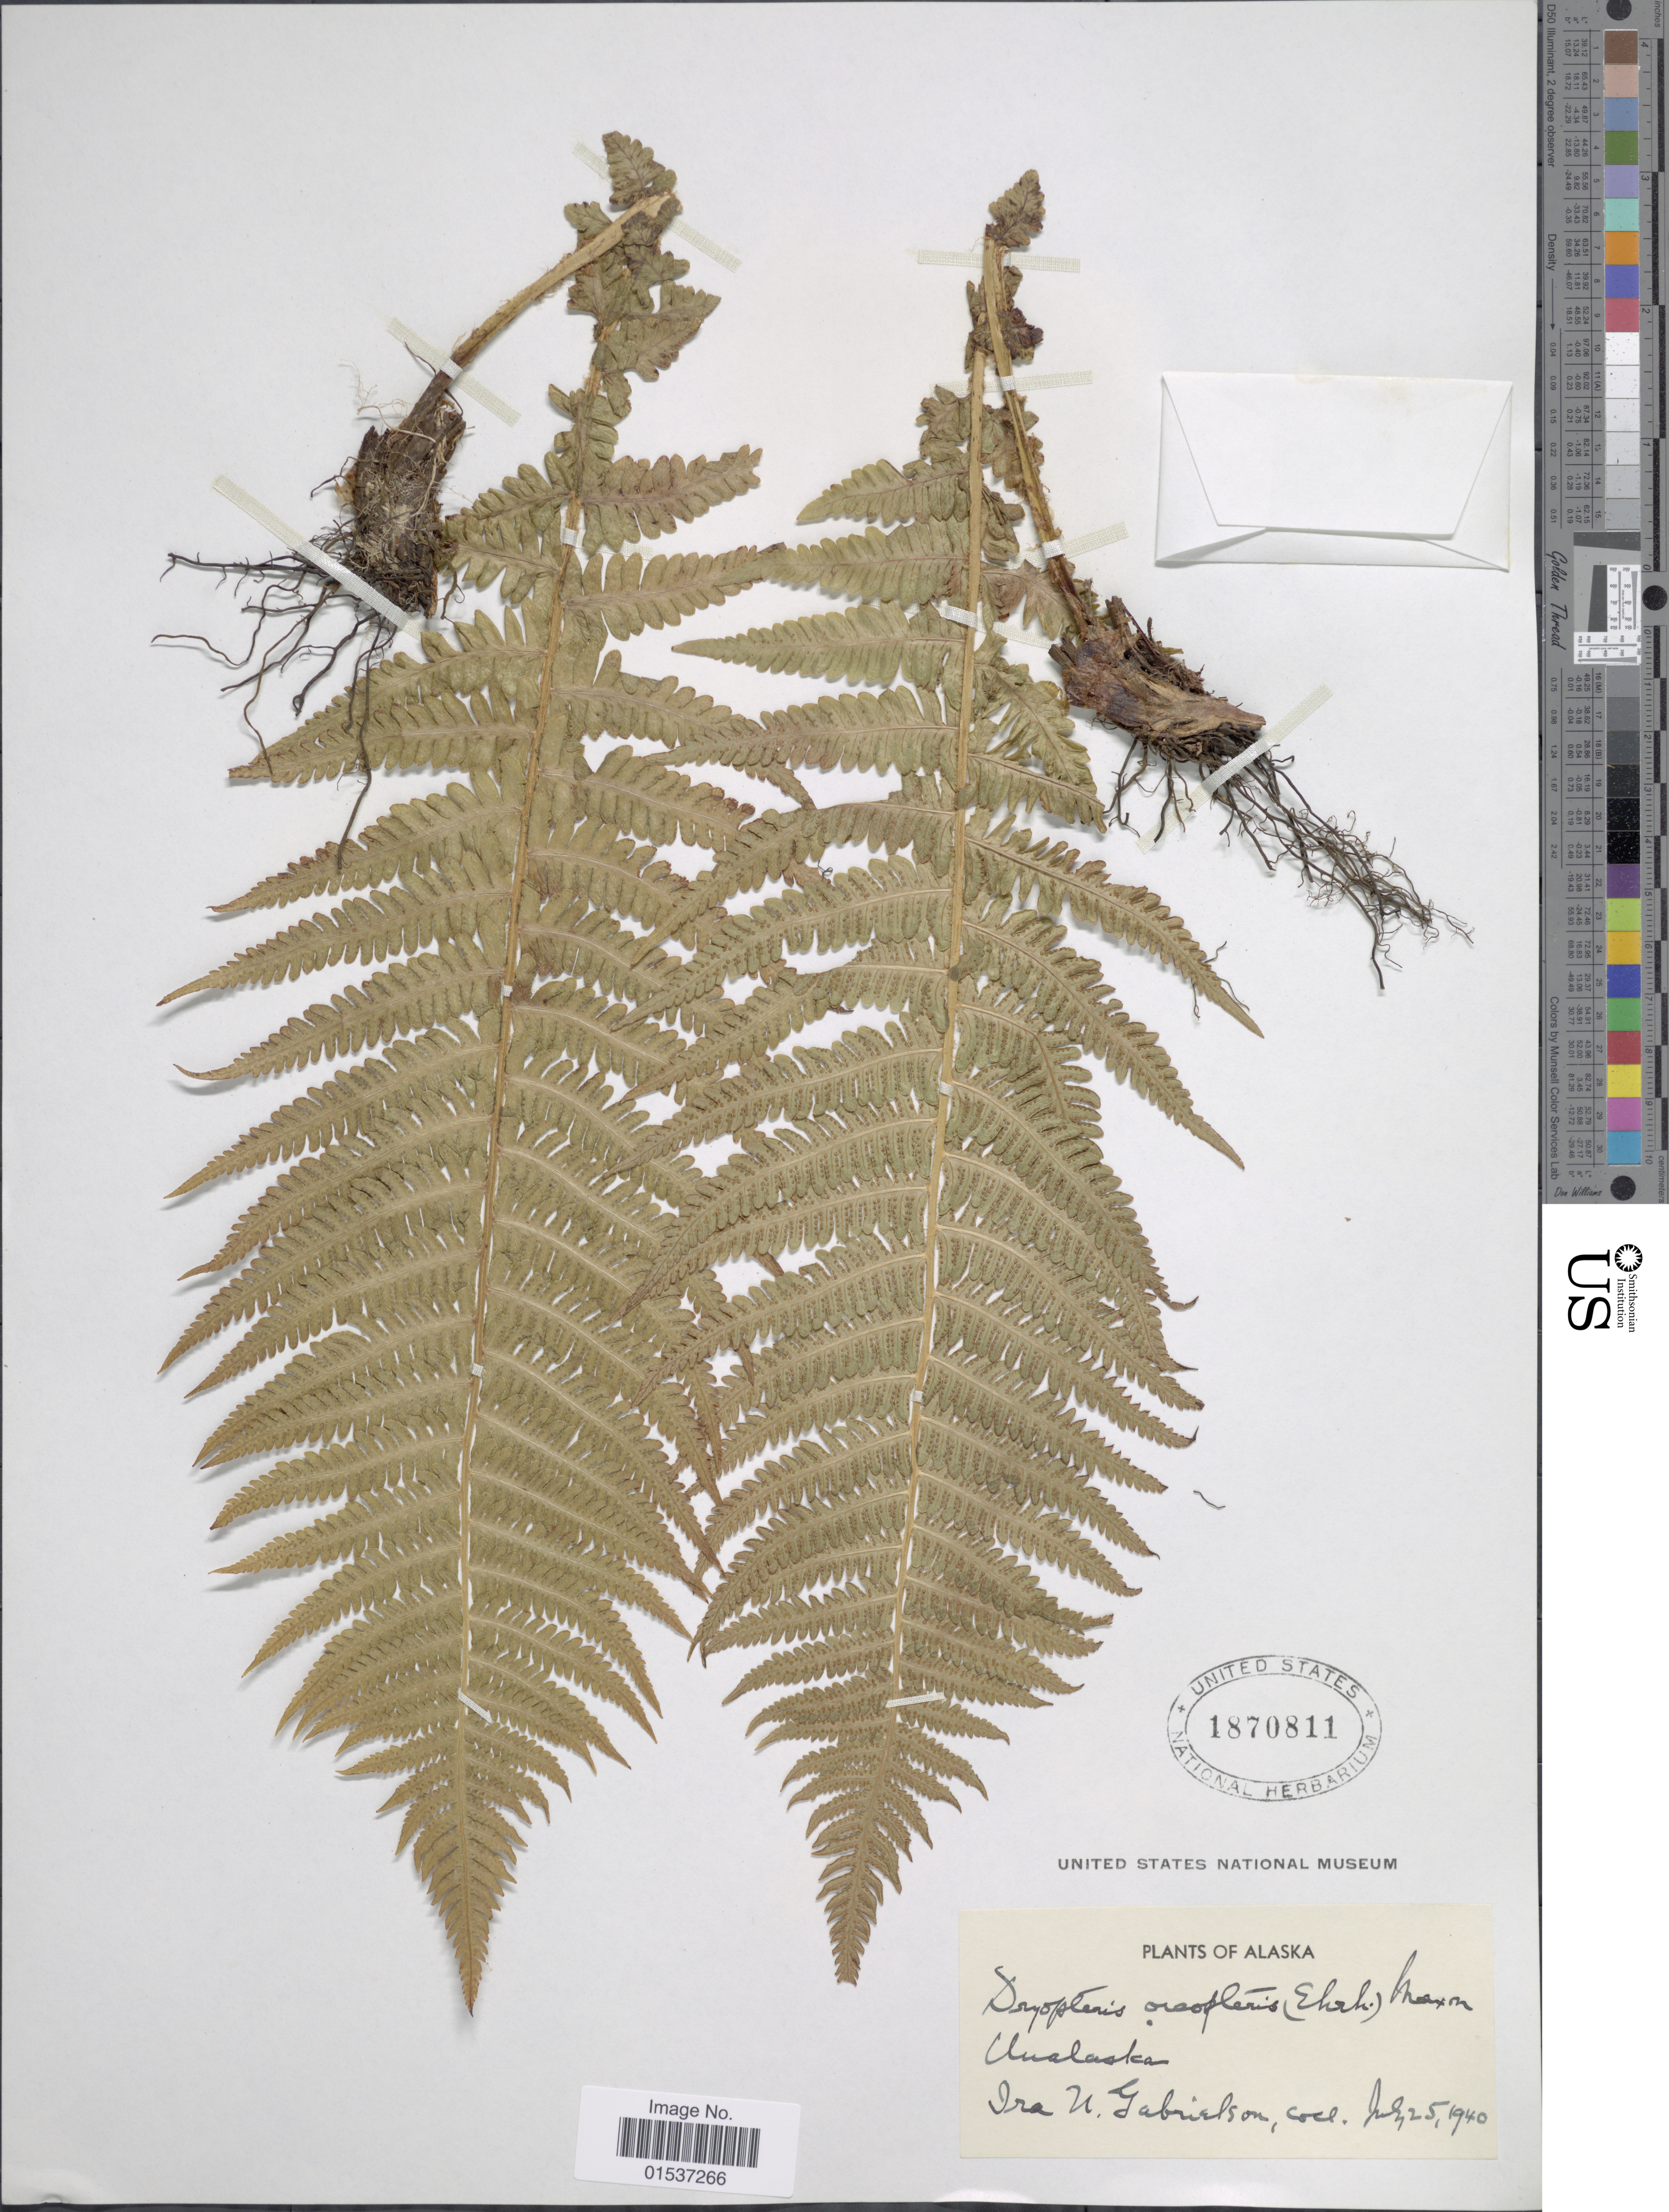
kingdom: Plantae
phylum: Tracheophyta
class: Polypodiopsida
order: Polypodiales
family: Thelypteridaceae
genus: Oreopteris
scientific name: Oreopteris limbosperma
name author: (All.) K. Iwats.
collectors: I. Gabrielson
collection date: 1940-07-25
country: United States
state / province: Alaska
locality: Alaska, Unalaska.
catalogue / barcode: US 1870811